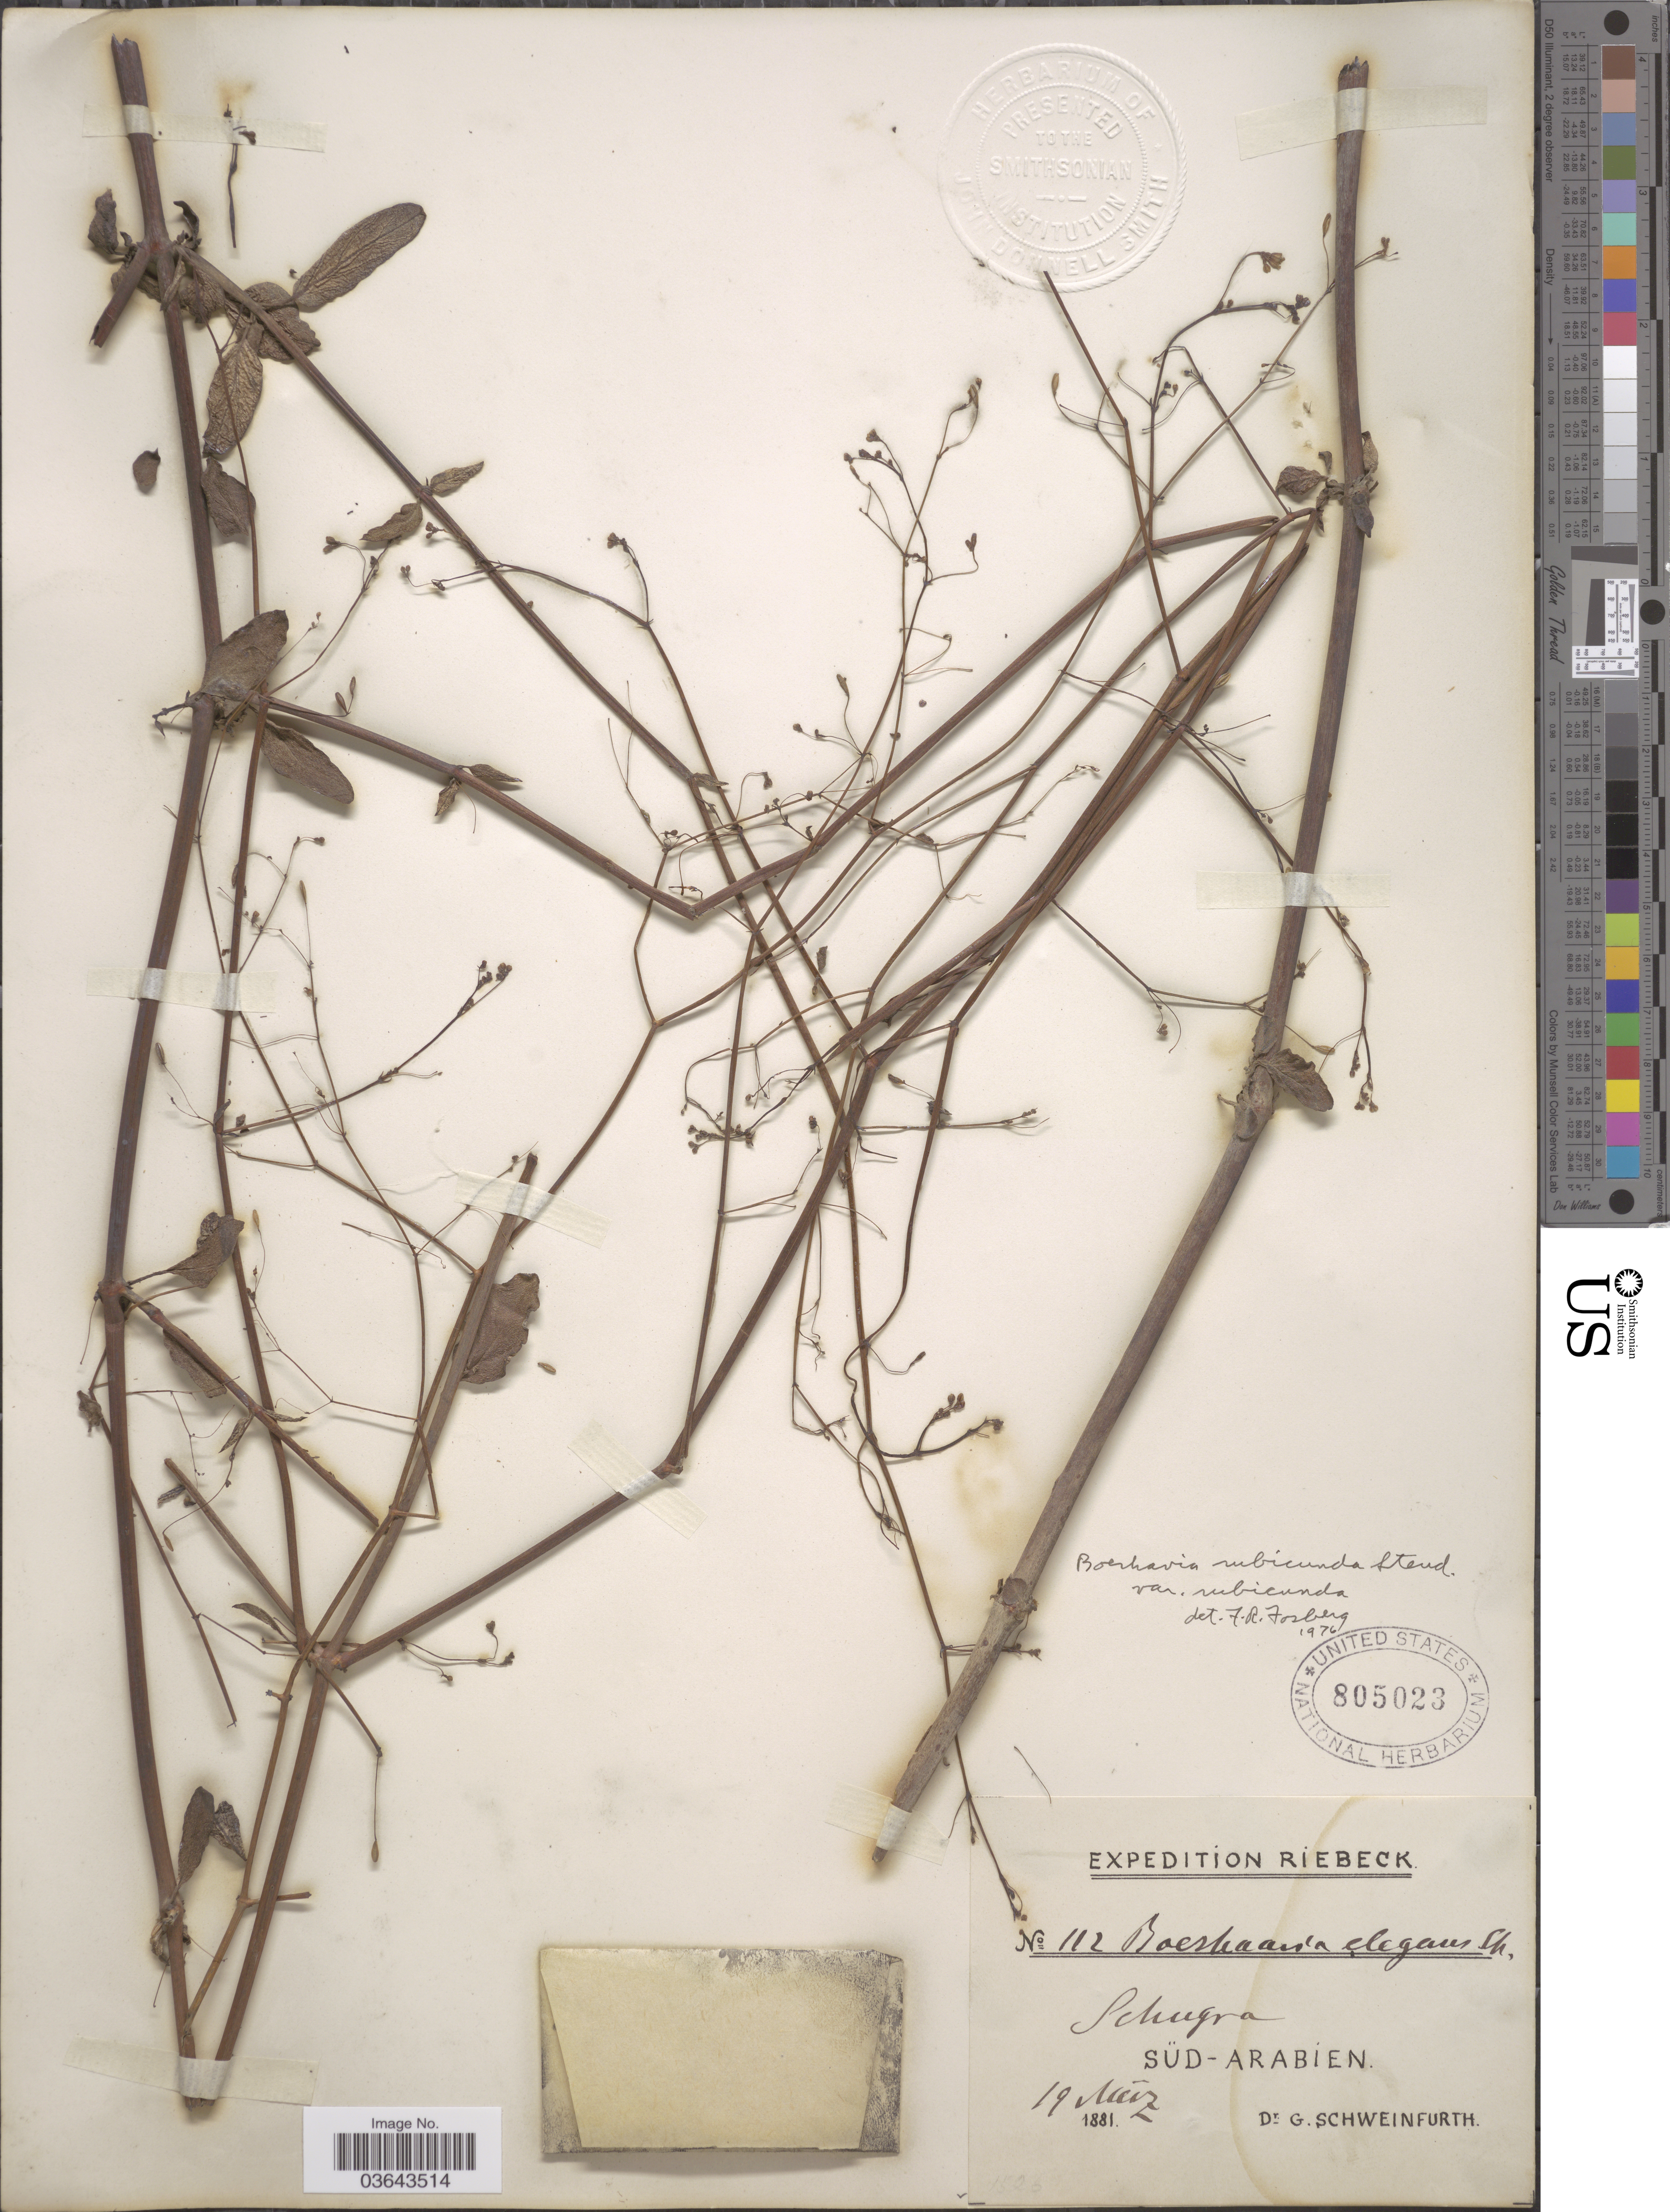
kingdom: Plantae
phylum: Tracheophyta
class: Magnoliopsida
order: Caryophyllales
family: Nyctaginaceae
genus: Boerhavia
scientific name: Boerhavia rubicunda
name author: Steud.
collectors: G. A. Schweinfurth (herbarium)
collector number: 112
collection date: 1881-03-19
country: Saudi Arabia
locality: Schugra. Süd-Arabien.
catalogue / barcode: US 805023